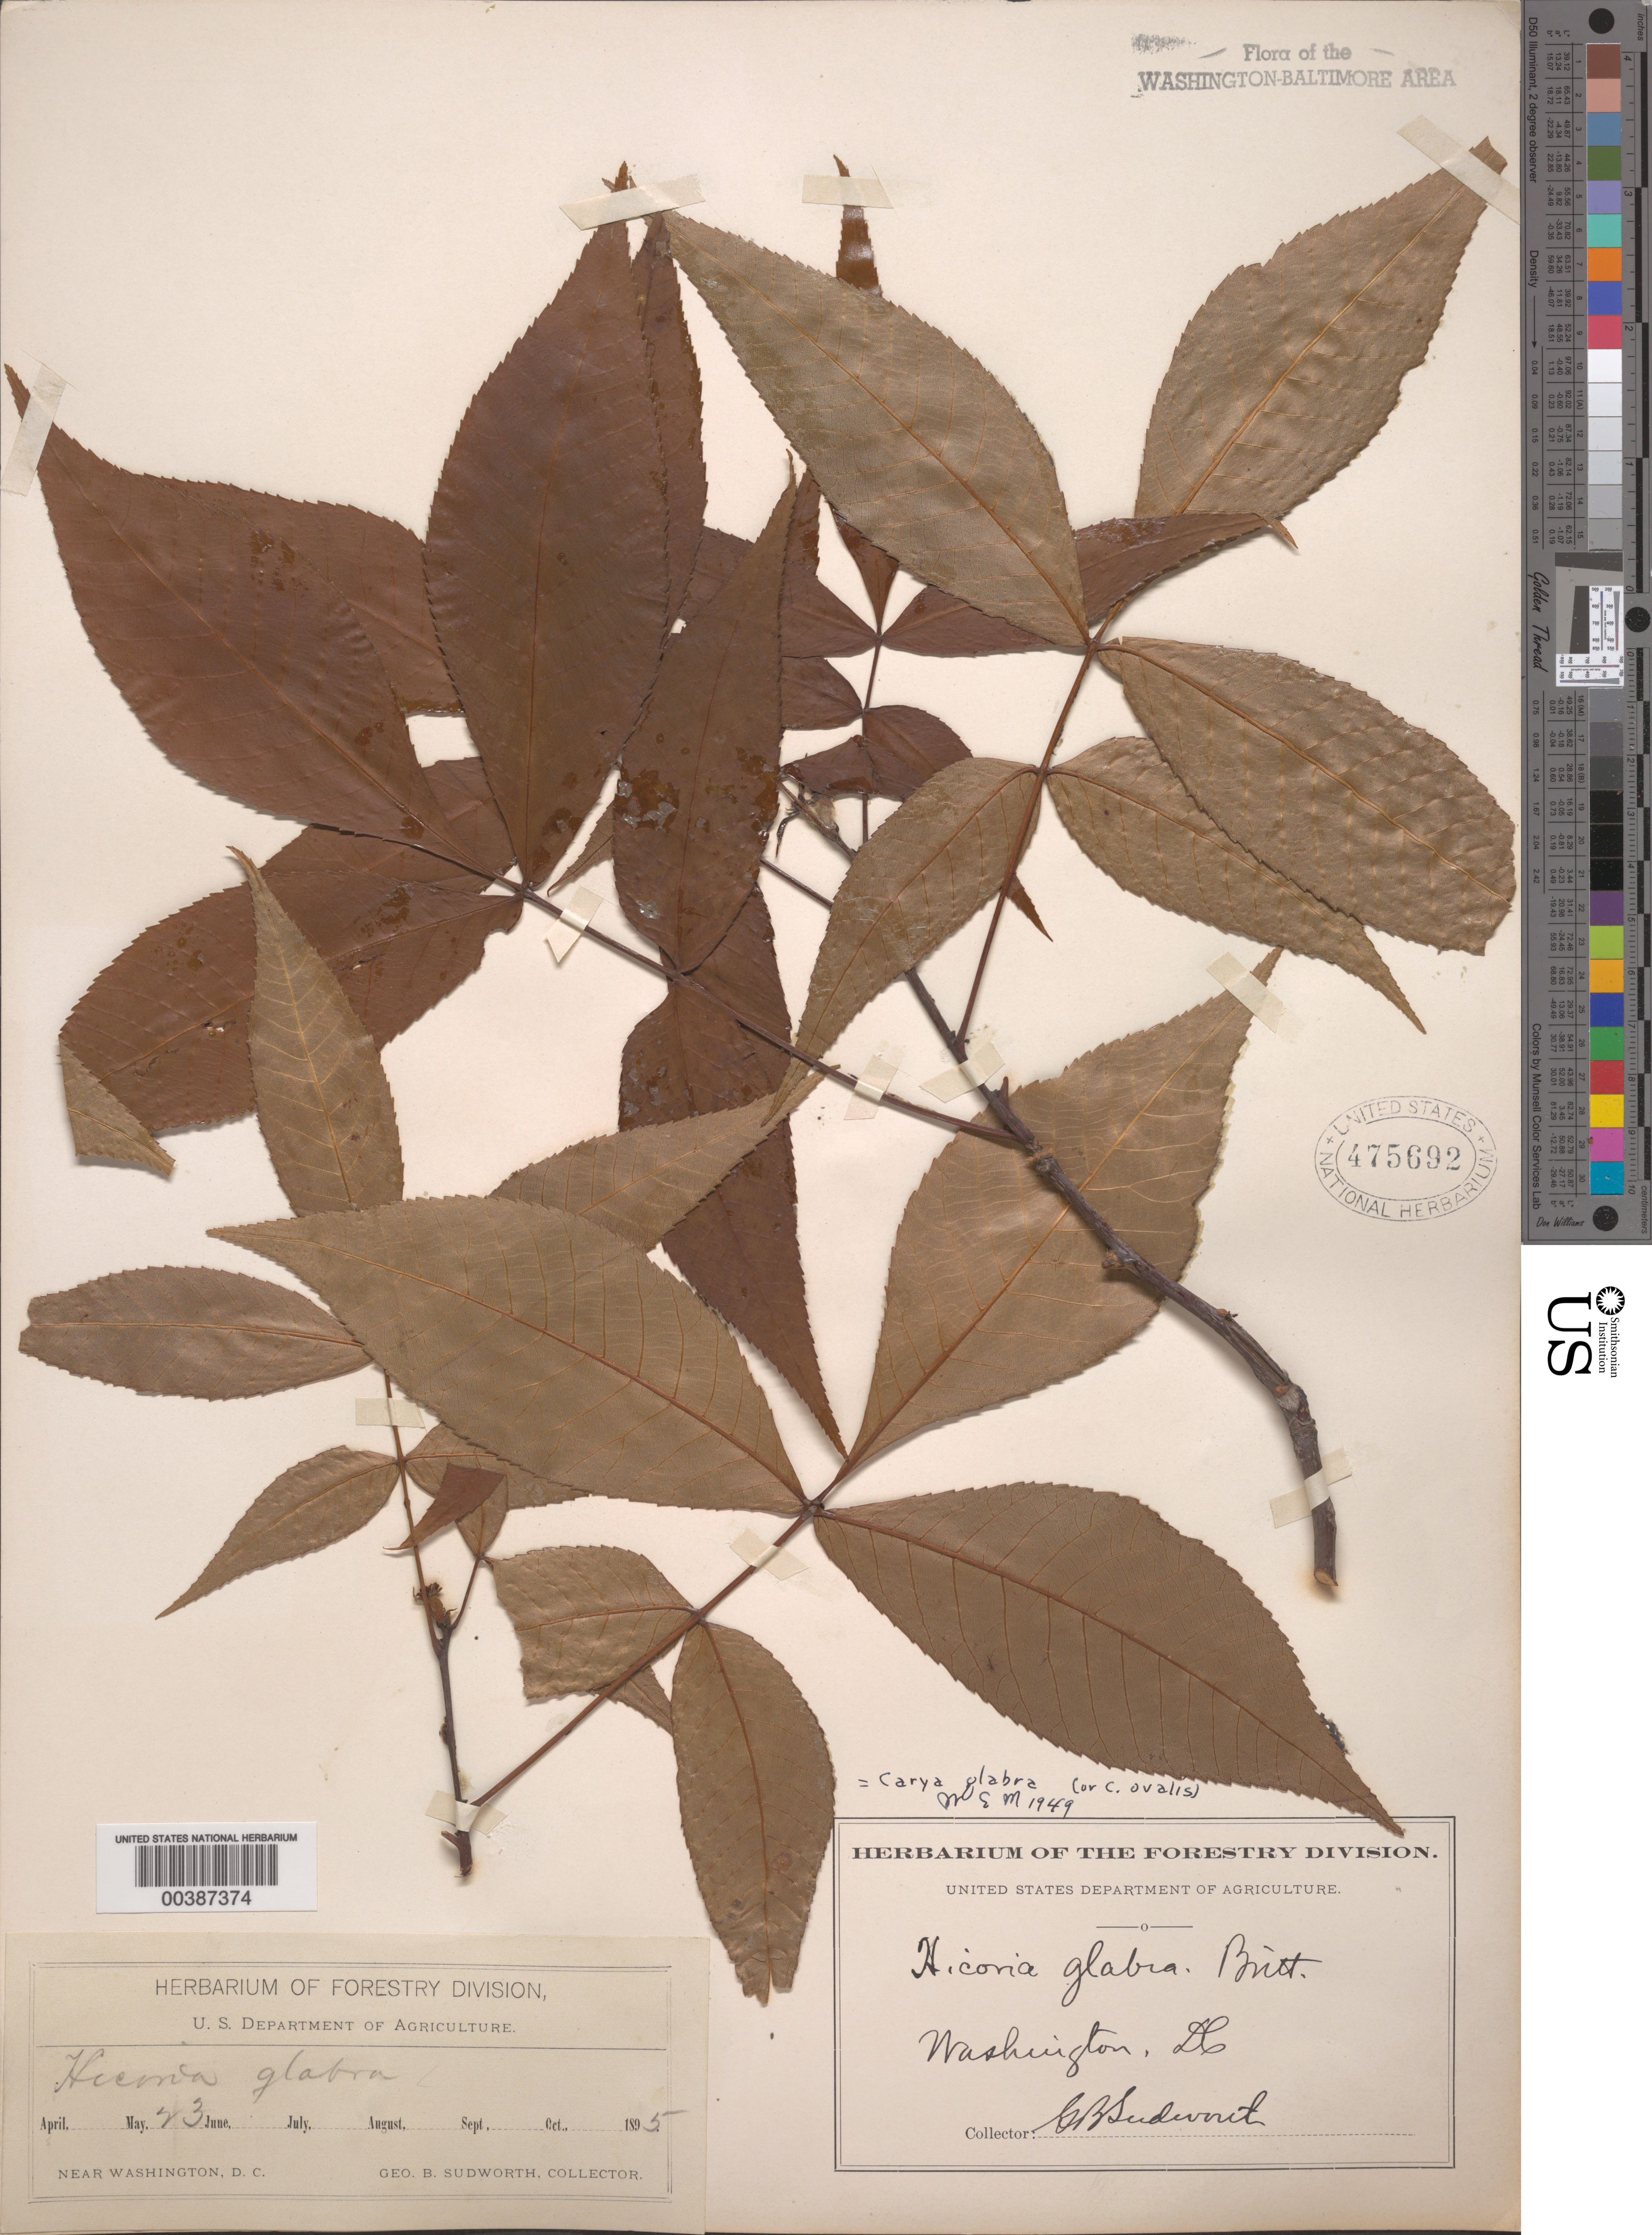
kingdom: Plantae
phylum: Tracheophyta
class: Magnoliopsida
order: Fagales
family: Juglandaceae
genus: Carya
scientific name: Carya glabra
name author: (Mill.) Sweet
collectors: G. B. Sudworth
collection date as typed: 23 May 1895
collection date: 1895-05-23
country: United States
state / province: District of Columbia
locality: Washington DC area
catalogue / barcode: US 475692